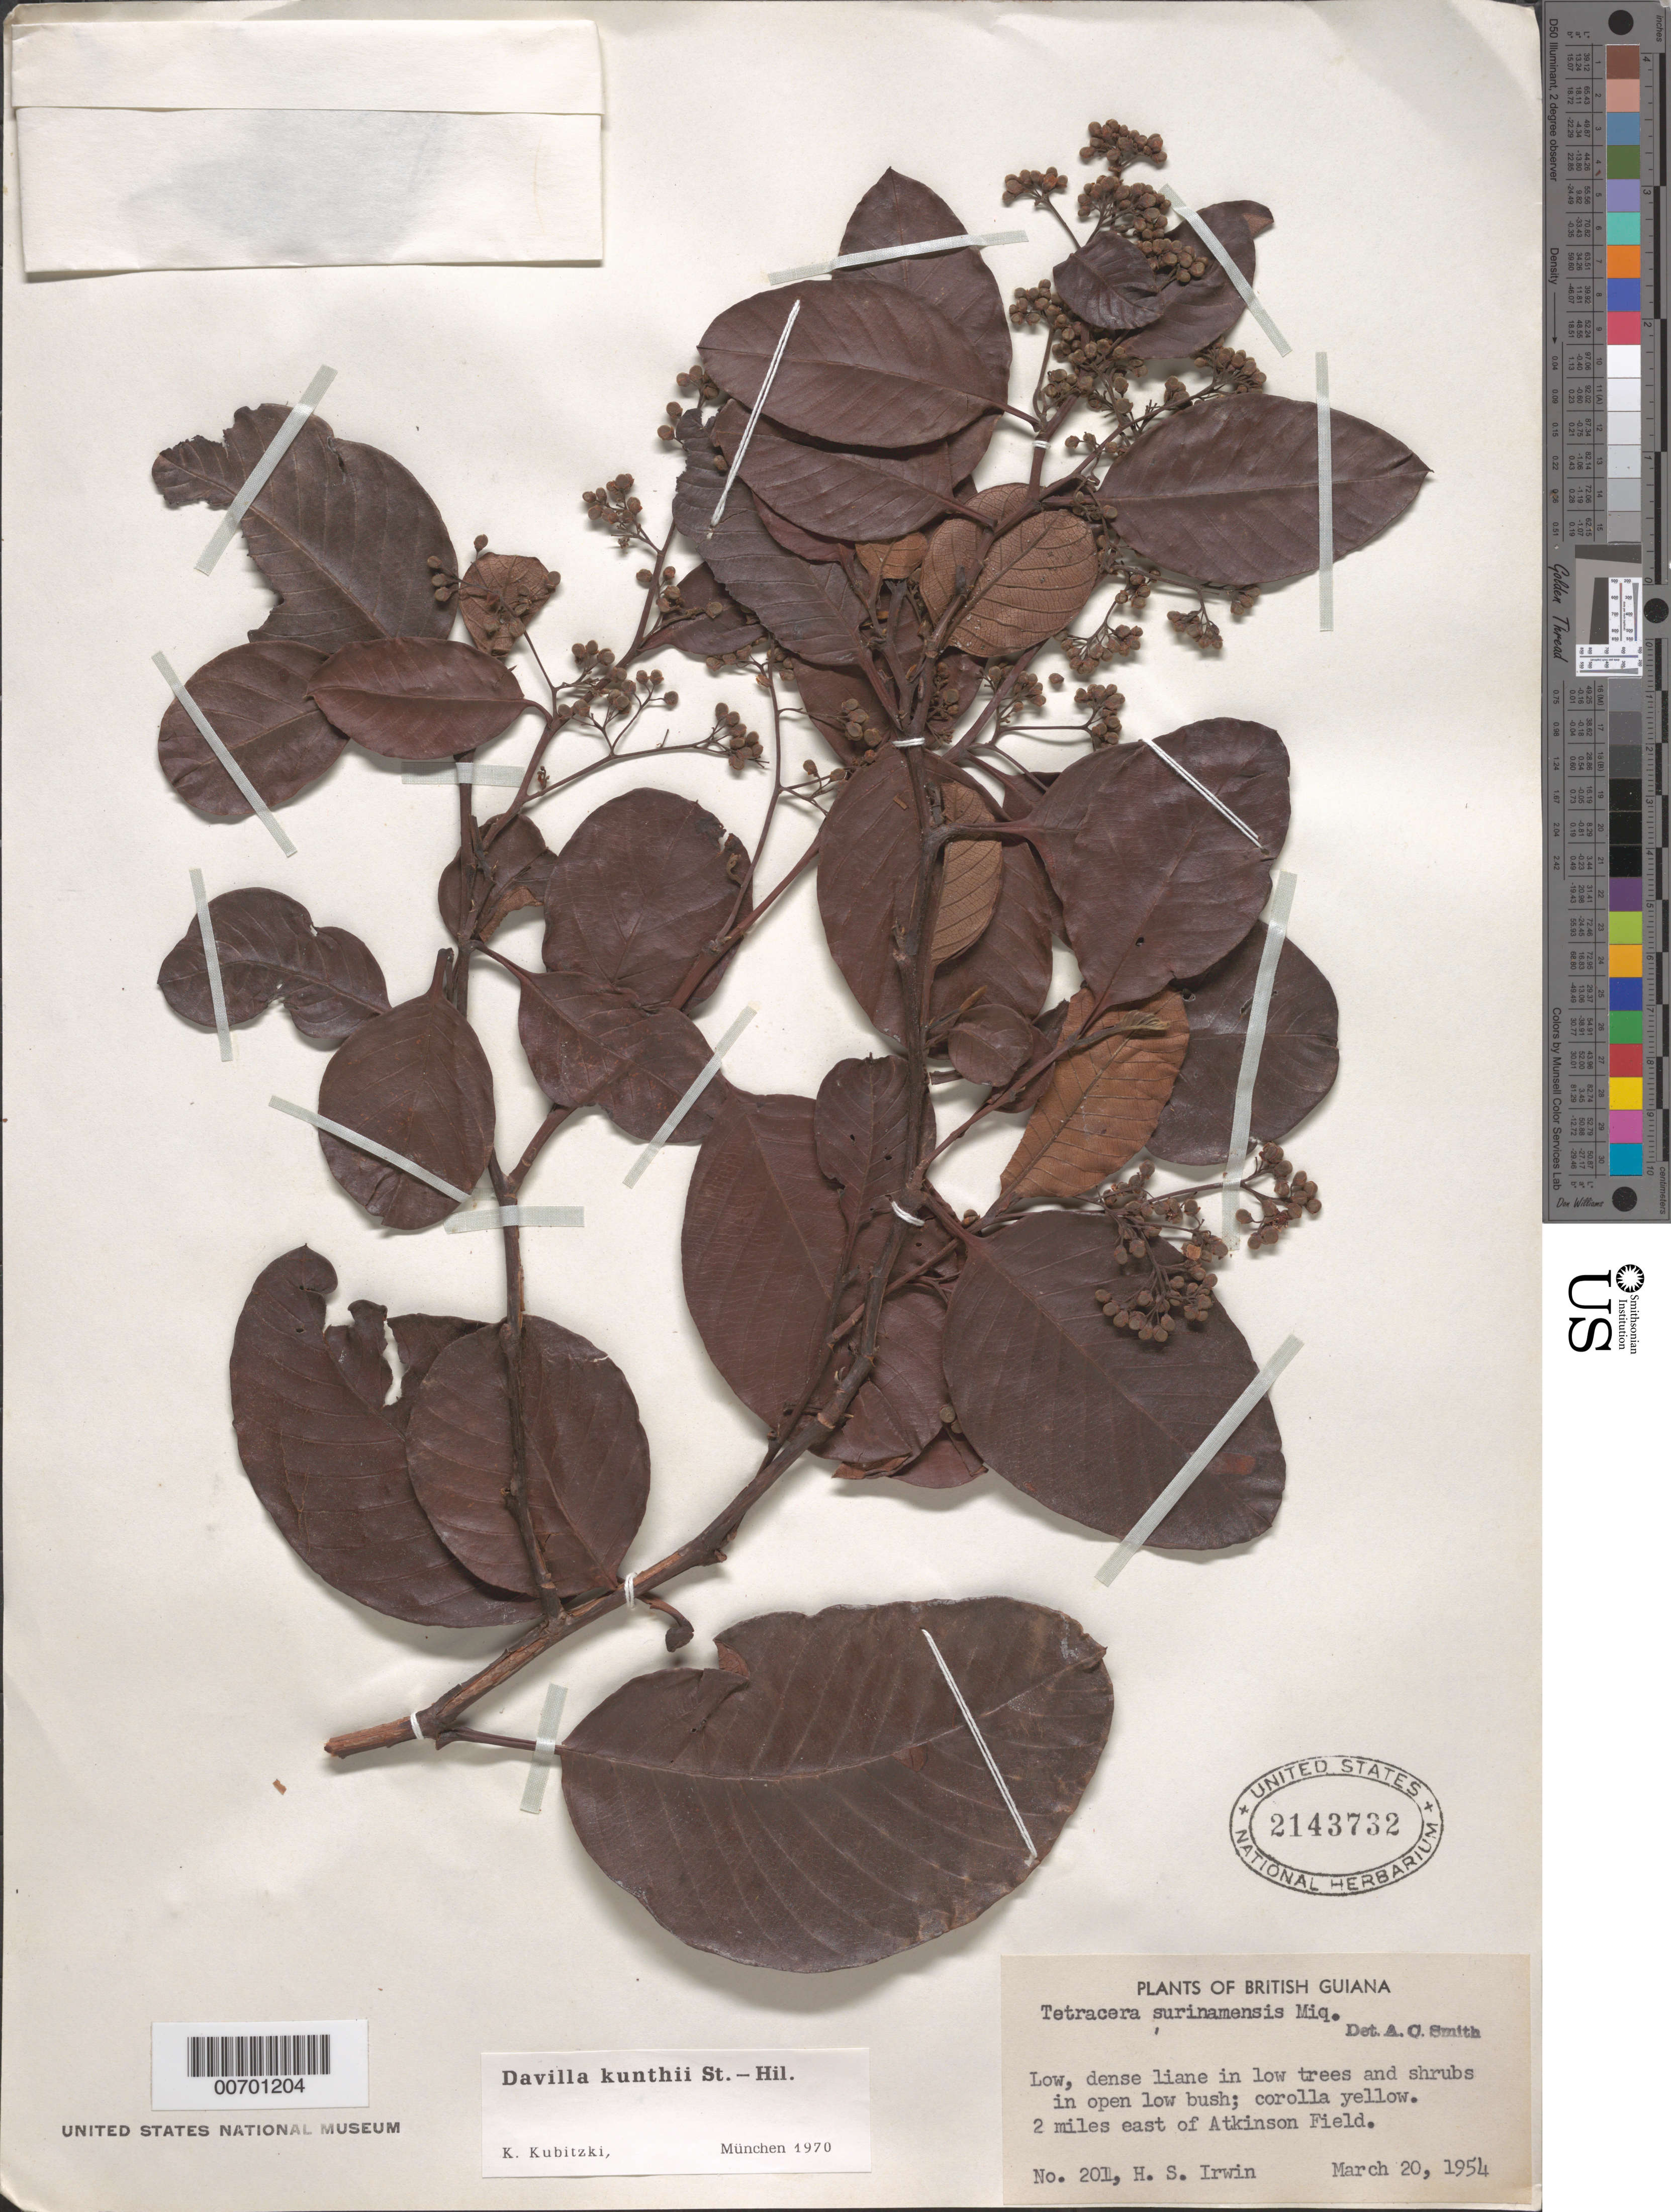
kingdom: Plantae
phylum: Tracheophyta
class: Magnoliopsida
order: Dilleniales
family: Dilleniaceae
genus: Davilla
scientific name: Davilla kunthii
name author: A. St.-Hil.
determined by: Kubitzki, Klaus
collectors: H. Irwin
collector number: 201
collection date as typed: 20-Mar-54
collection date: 1954-03-20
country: Guyana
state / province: Demerara-Mahaica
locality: Atkinson Field, 2 mi. E of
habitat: Low trees and shrubs in open low bush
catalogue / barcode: US 2143732